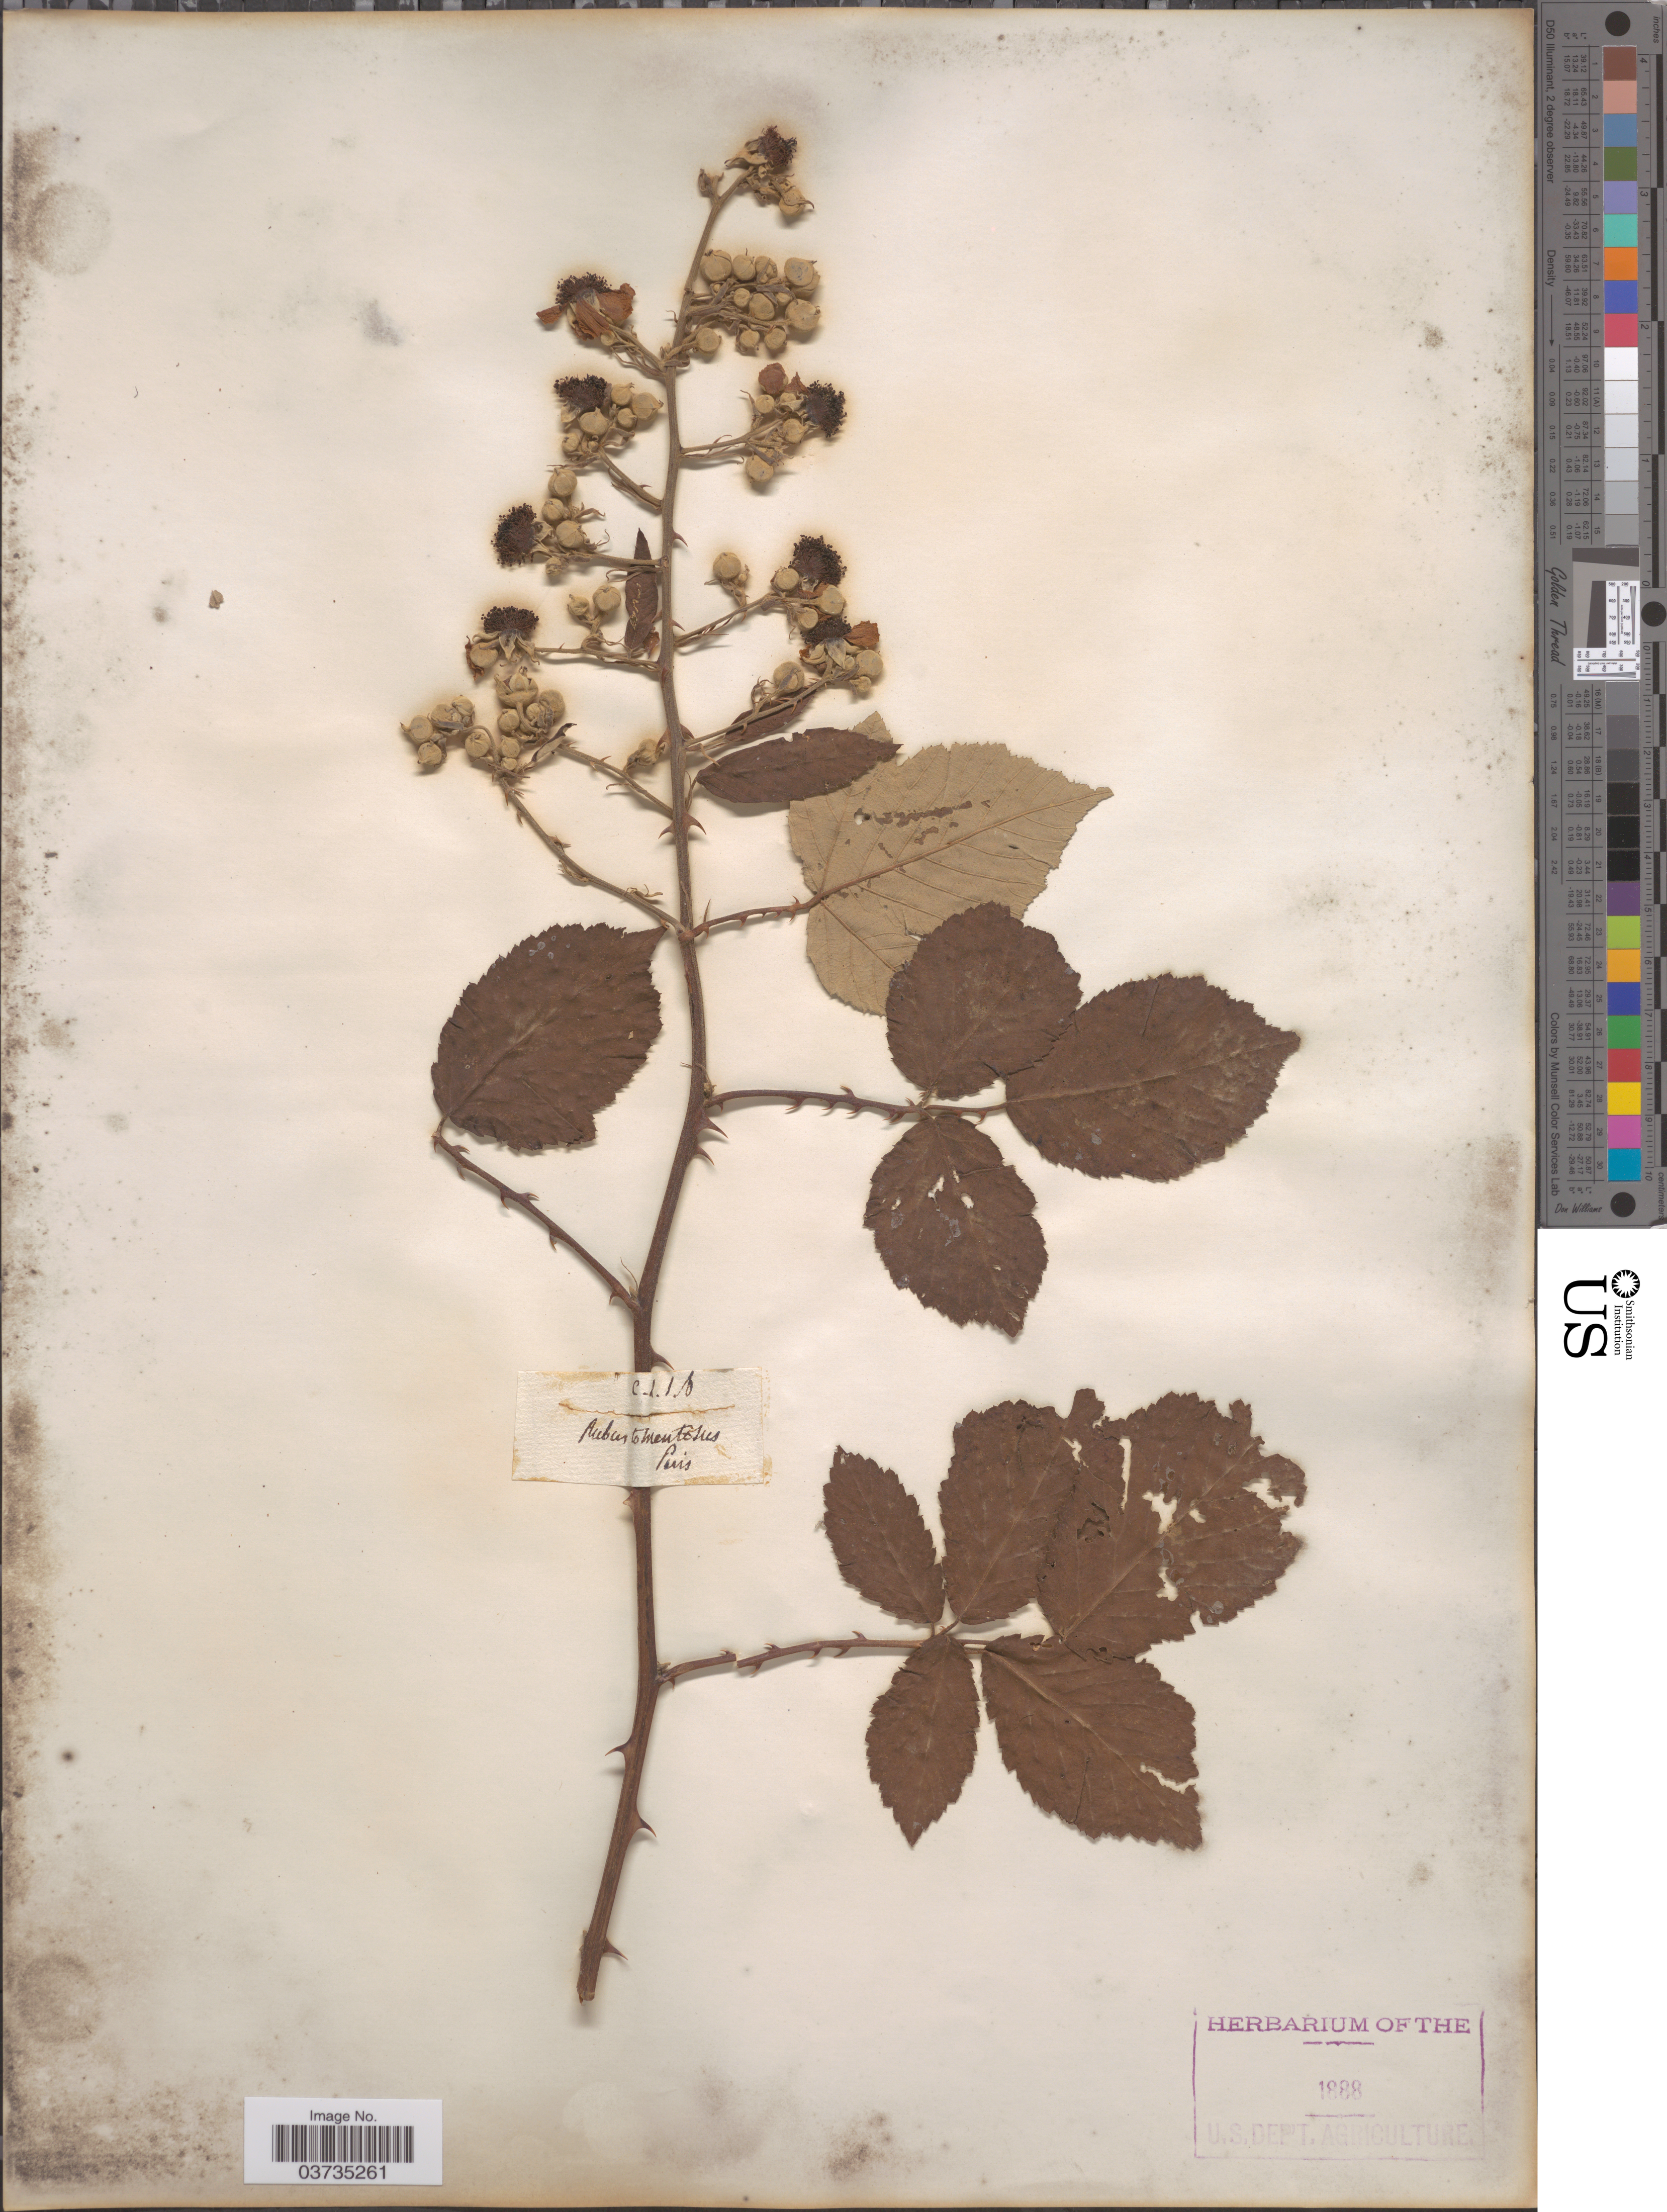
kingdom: Plantae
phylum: Tracheophyta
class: Magnoliopsida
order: Rosales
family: Rosaceae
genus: Rubus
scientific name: Rubus tomentosus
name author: Borkh.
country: France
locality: Paris.